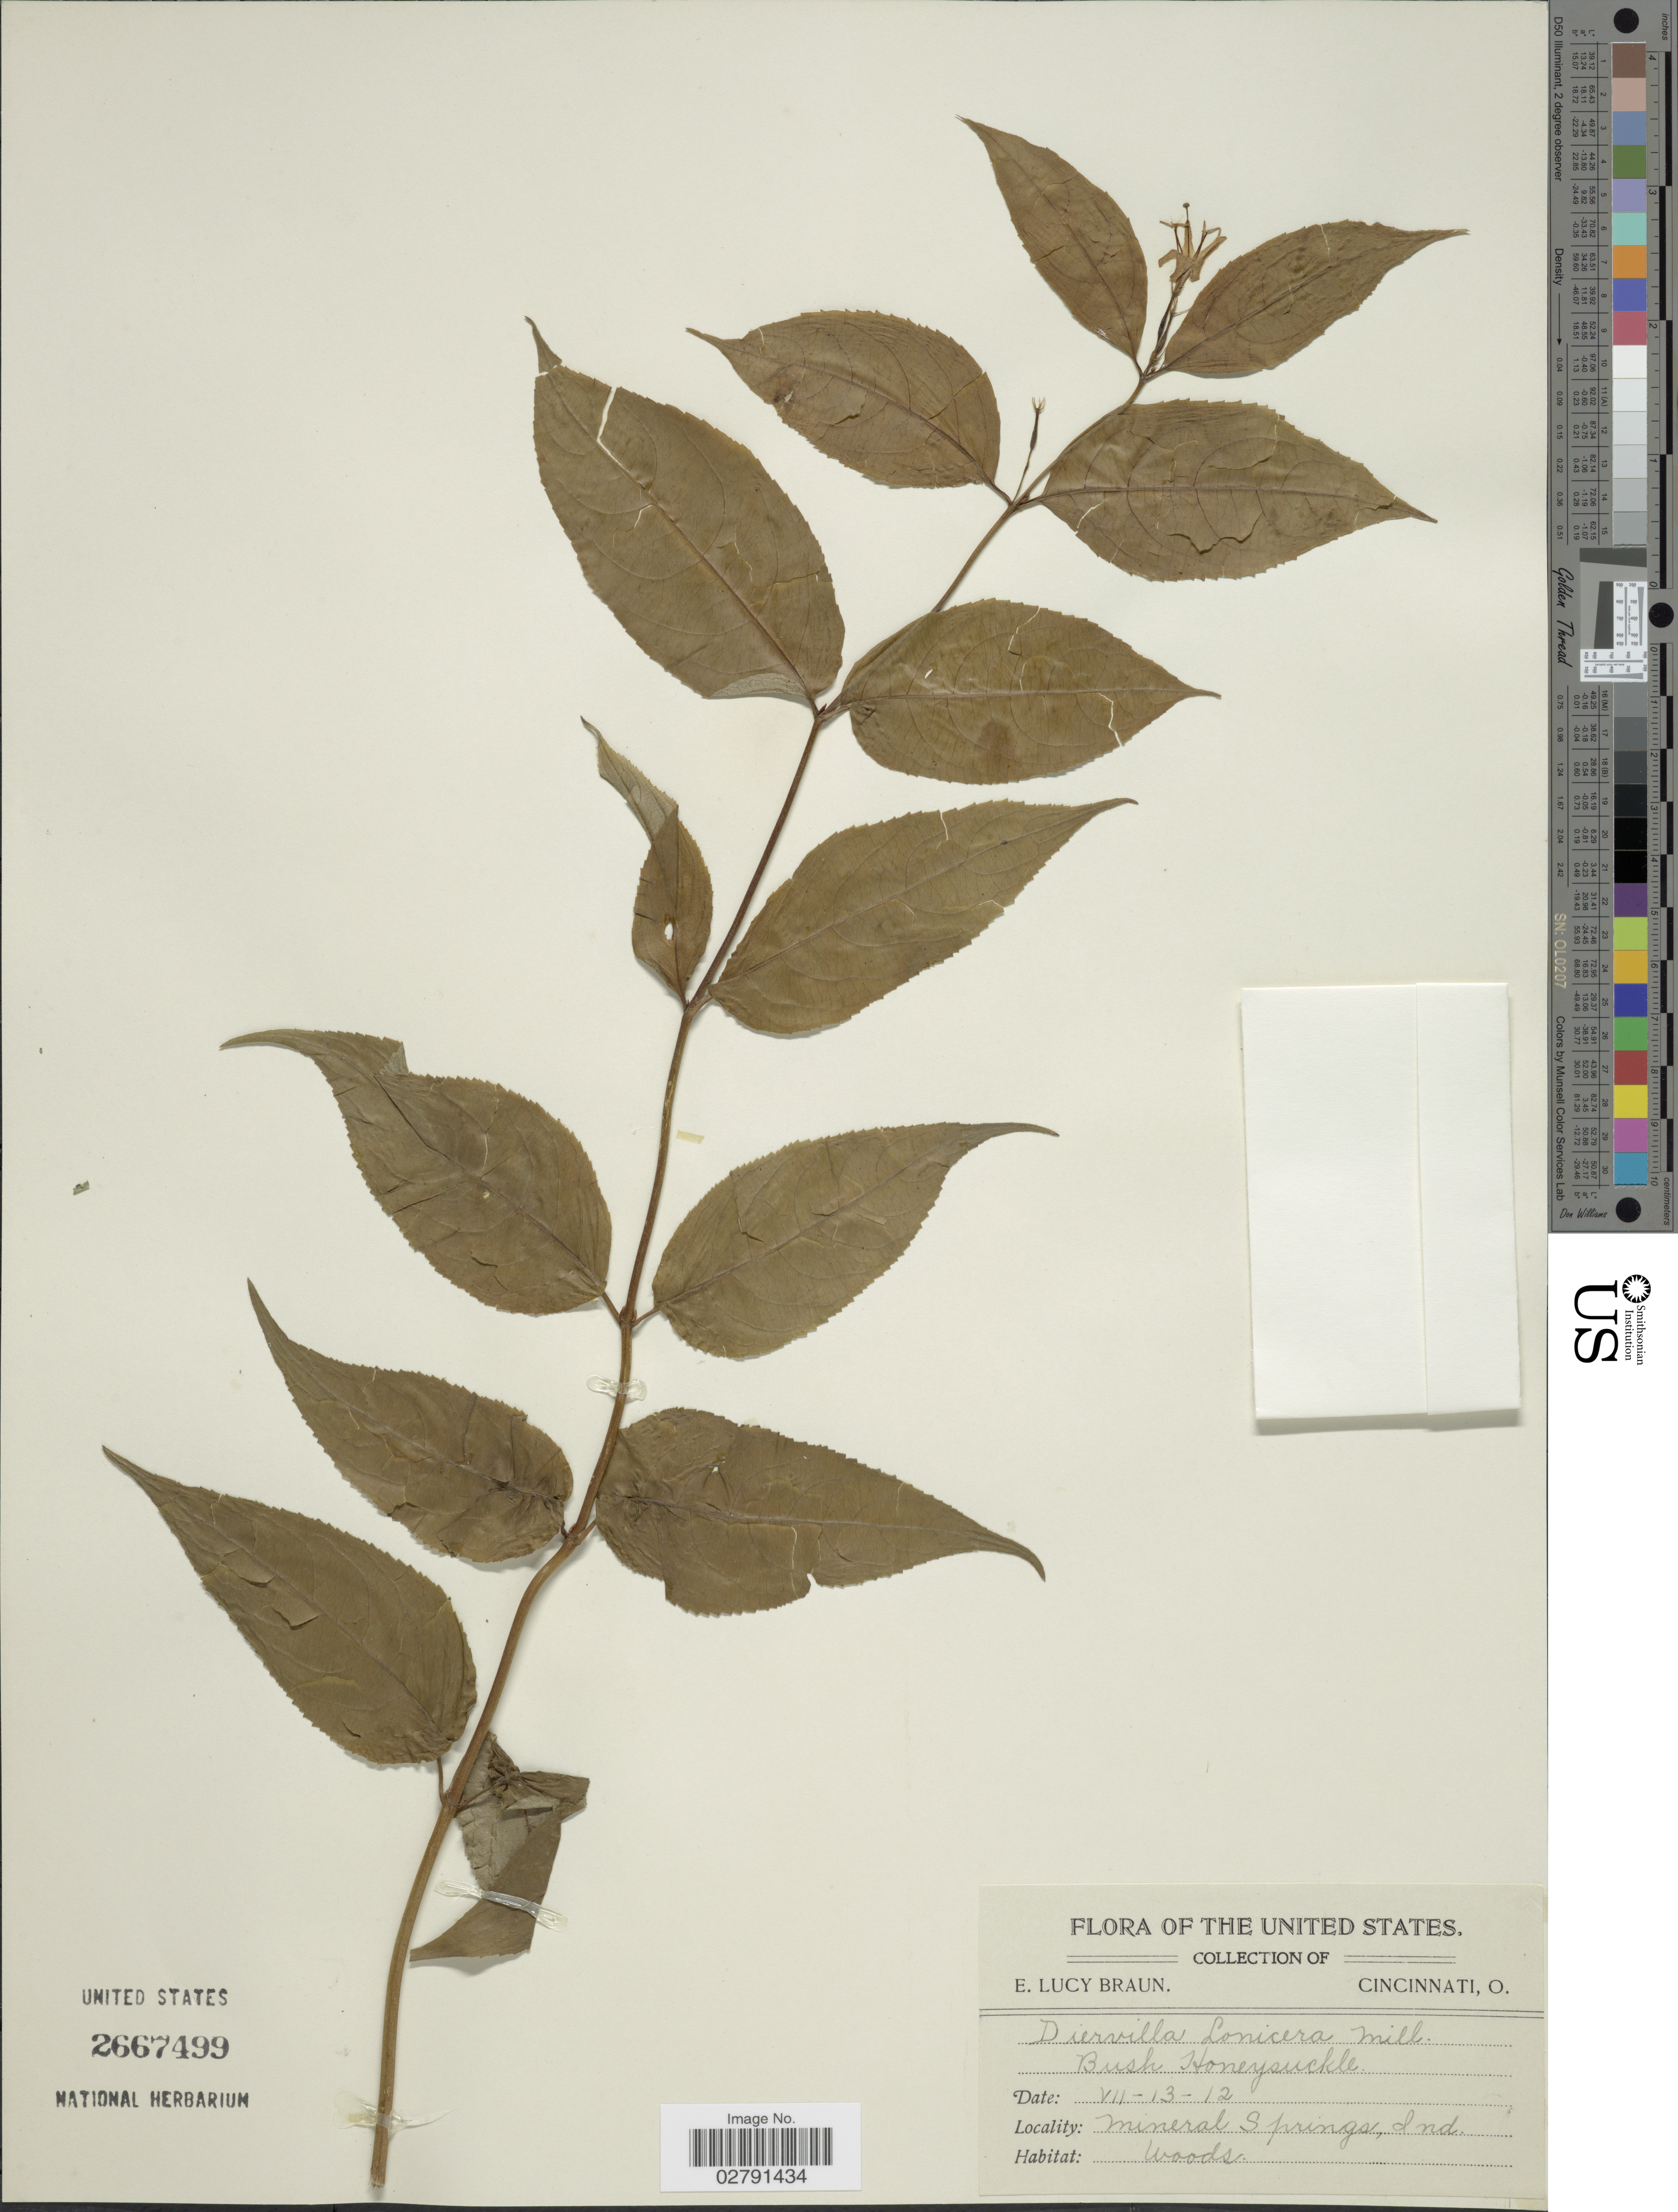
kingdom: Plantae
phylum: Tracheophyta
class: Magnoliopsida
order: Dipsacales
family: Caprifoliaceae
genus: Diervilla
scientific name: Diervilla lonicera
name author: Mill.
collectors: E. L. Braun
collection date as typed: Transcribed d/m/y: 13/7/12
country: United States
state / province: Indiana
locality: Bush Honeysuckle, Mineral Springs.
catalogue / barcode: US 2667499